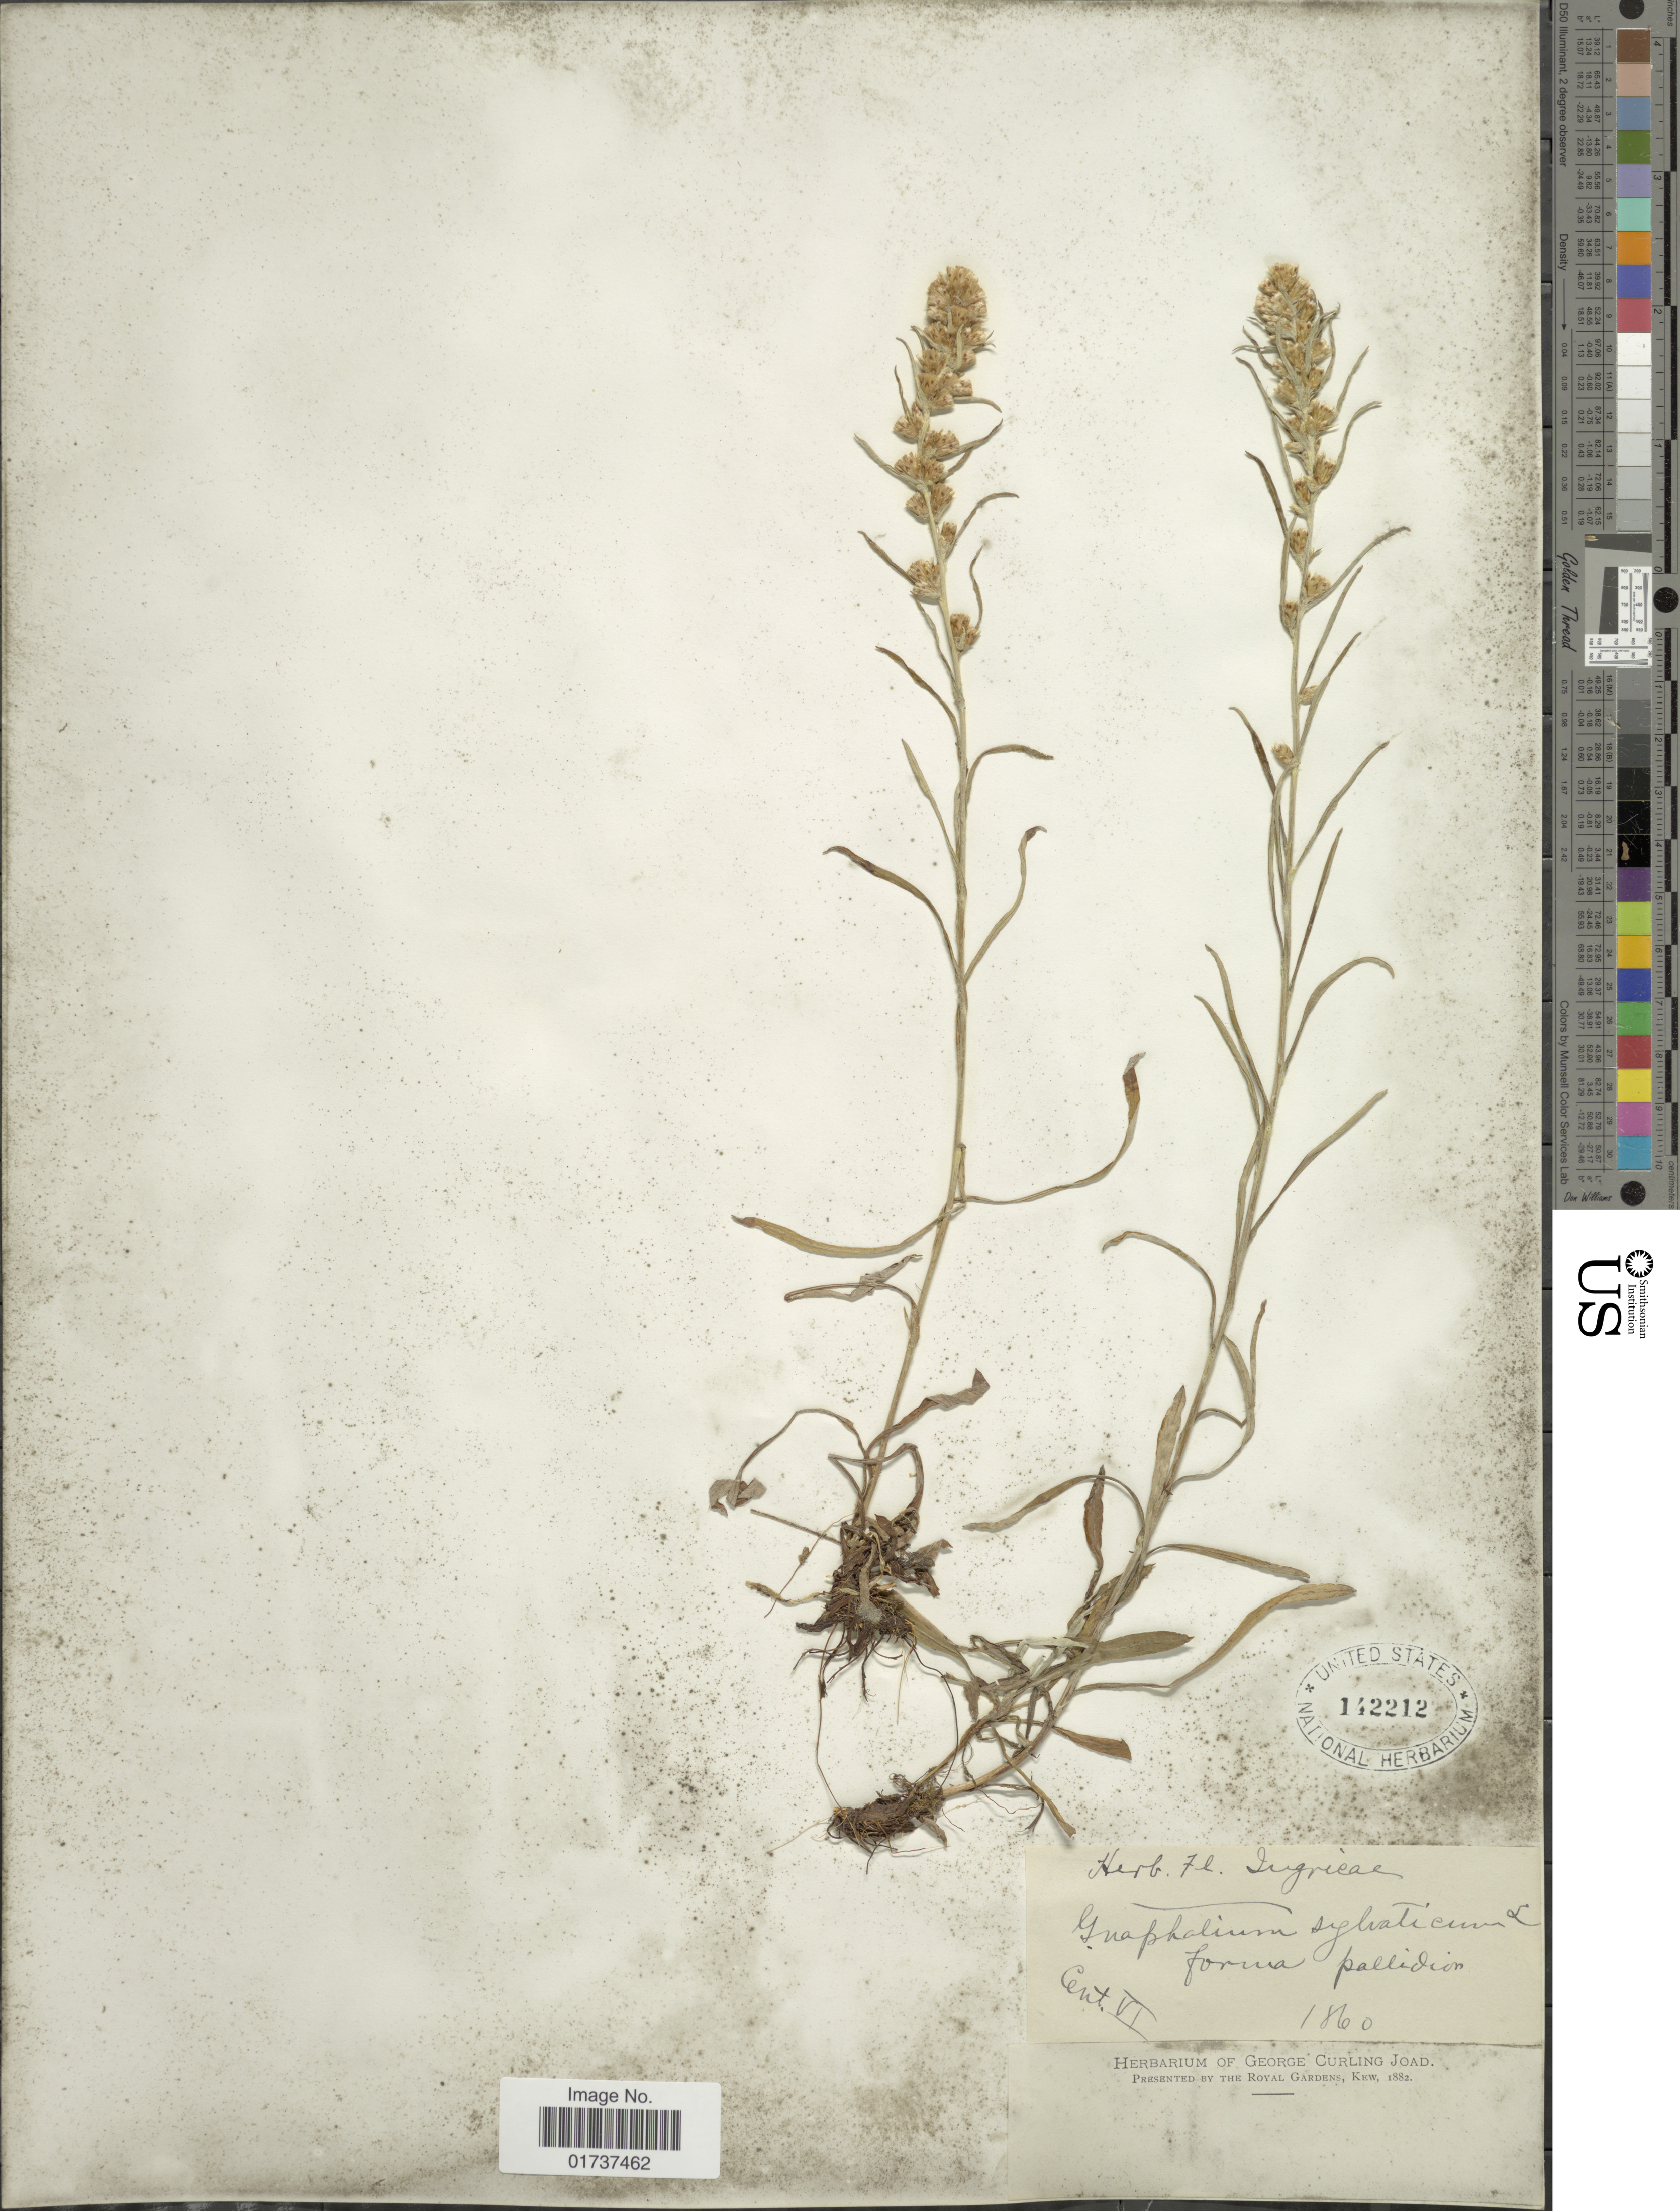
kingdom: Plantae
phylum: Tracheophyta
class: Magnoliopsida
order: Asterales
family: Asteraceae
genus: Gnaphalium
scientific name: Gnaphalium sylvaticum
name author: L.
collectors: ex herb. George Curling Joad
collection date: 1860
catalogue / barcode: US 142212